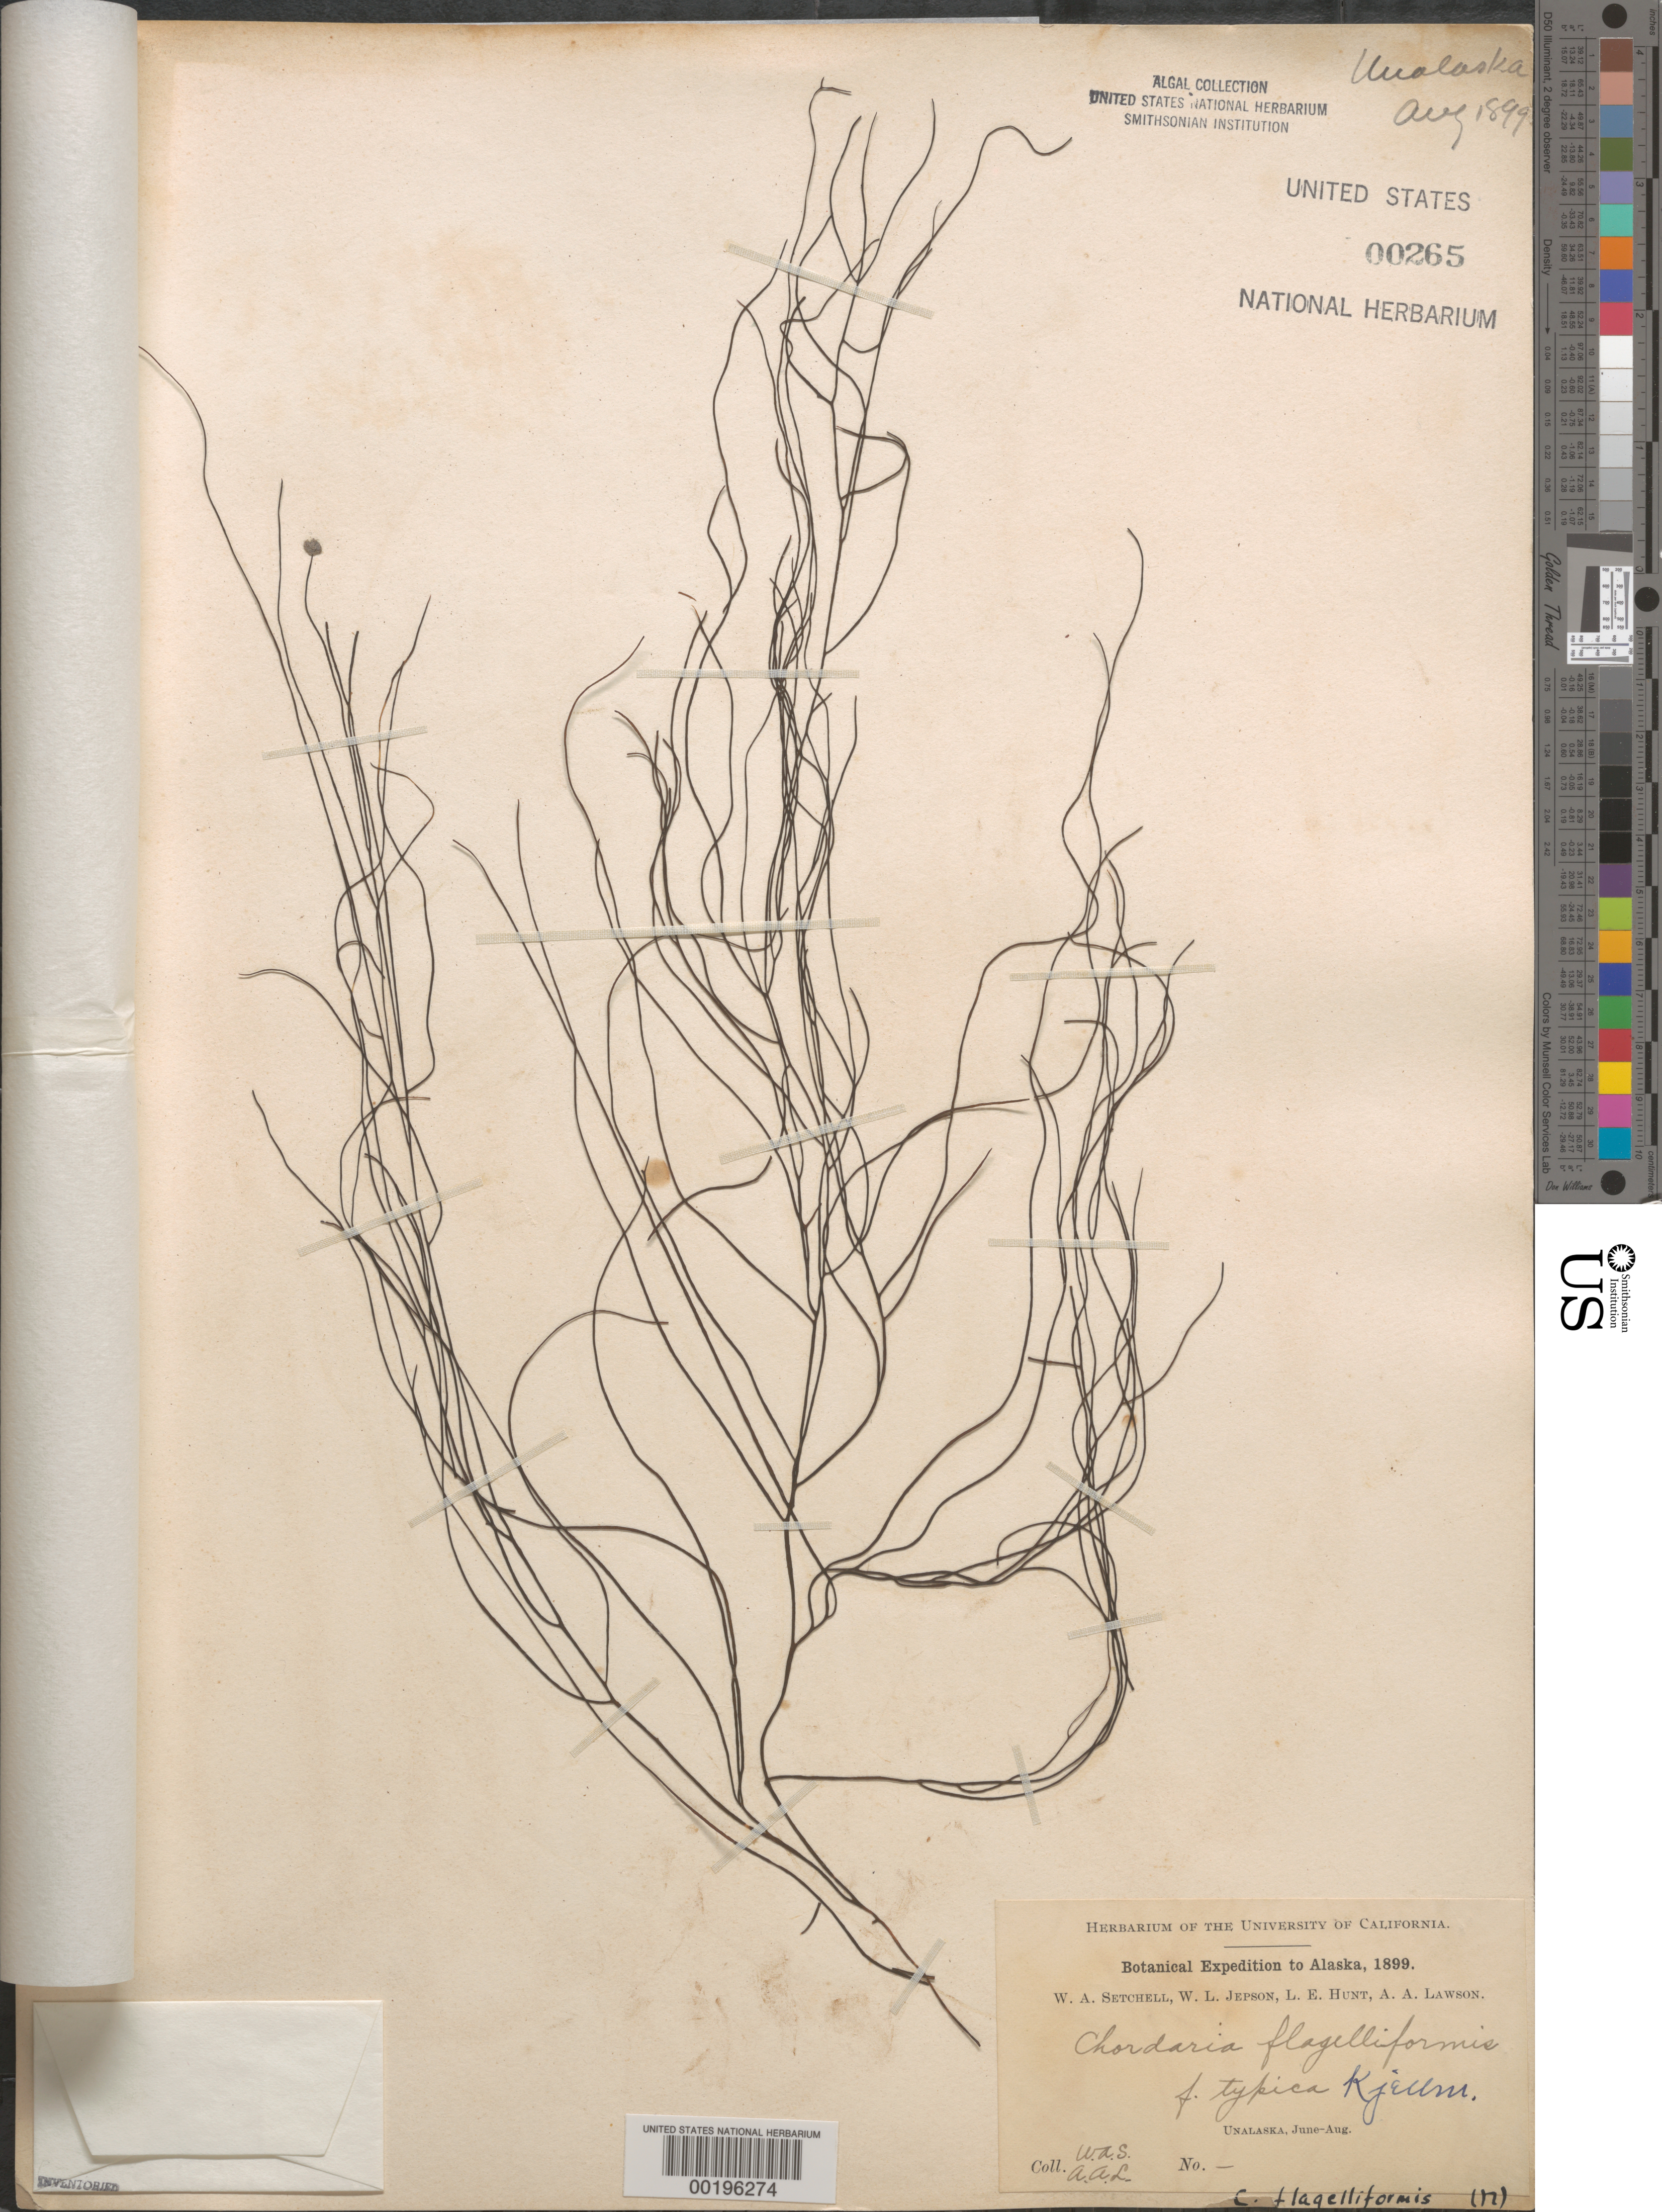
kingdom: Chromista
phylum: Ochrophyta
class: Phaeophyceae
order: Ectocarpales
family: Chordariaceae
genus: Chordaria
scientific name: Chordaria flagelliformis f. typica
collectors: W. Setchell & A. A. Lawson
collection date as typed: Jun 1899 TO -- Aug 1899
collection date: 1899-06/1899-08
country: United States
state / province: Alaska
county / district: Aleutian Islands Division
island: Unalaska Island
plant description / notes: Botanical Expedition to Alaska, 1899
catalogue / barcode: US 265